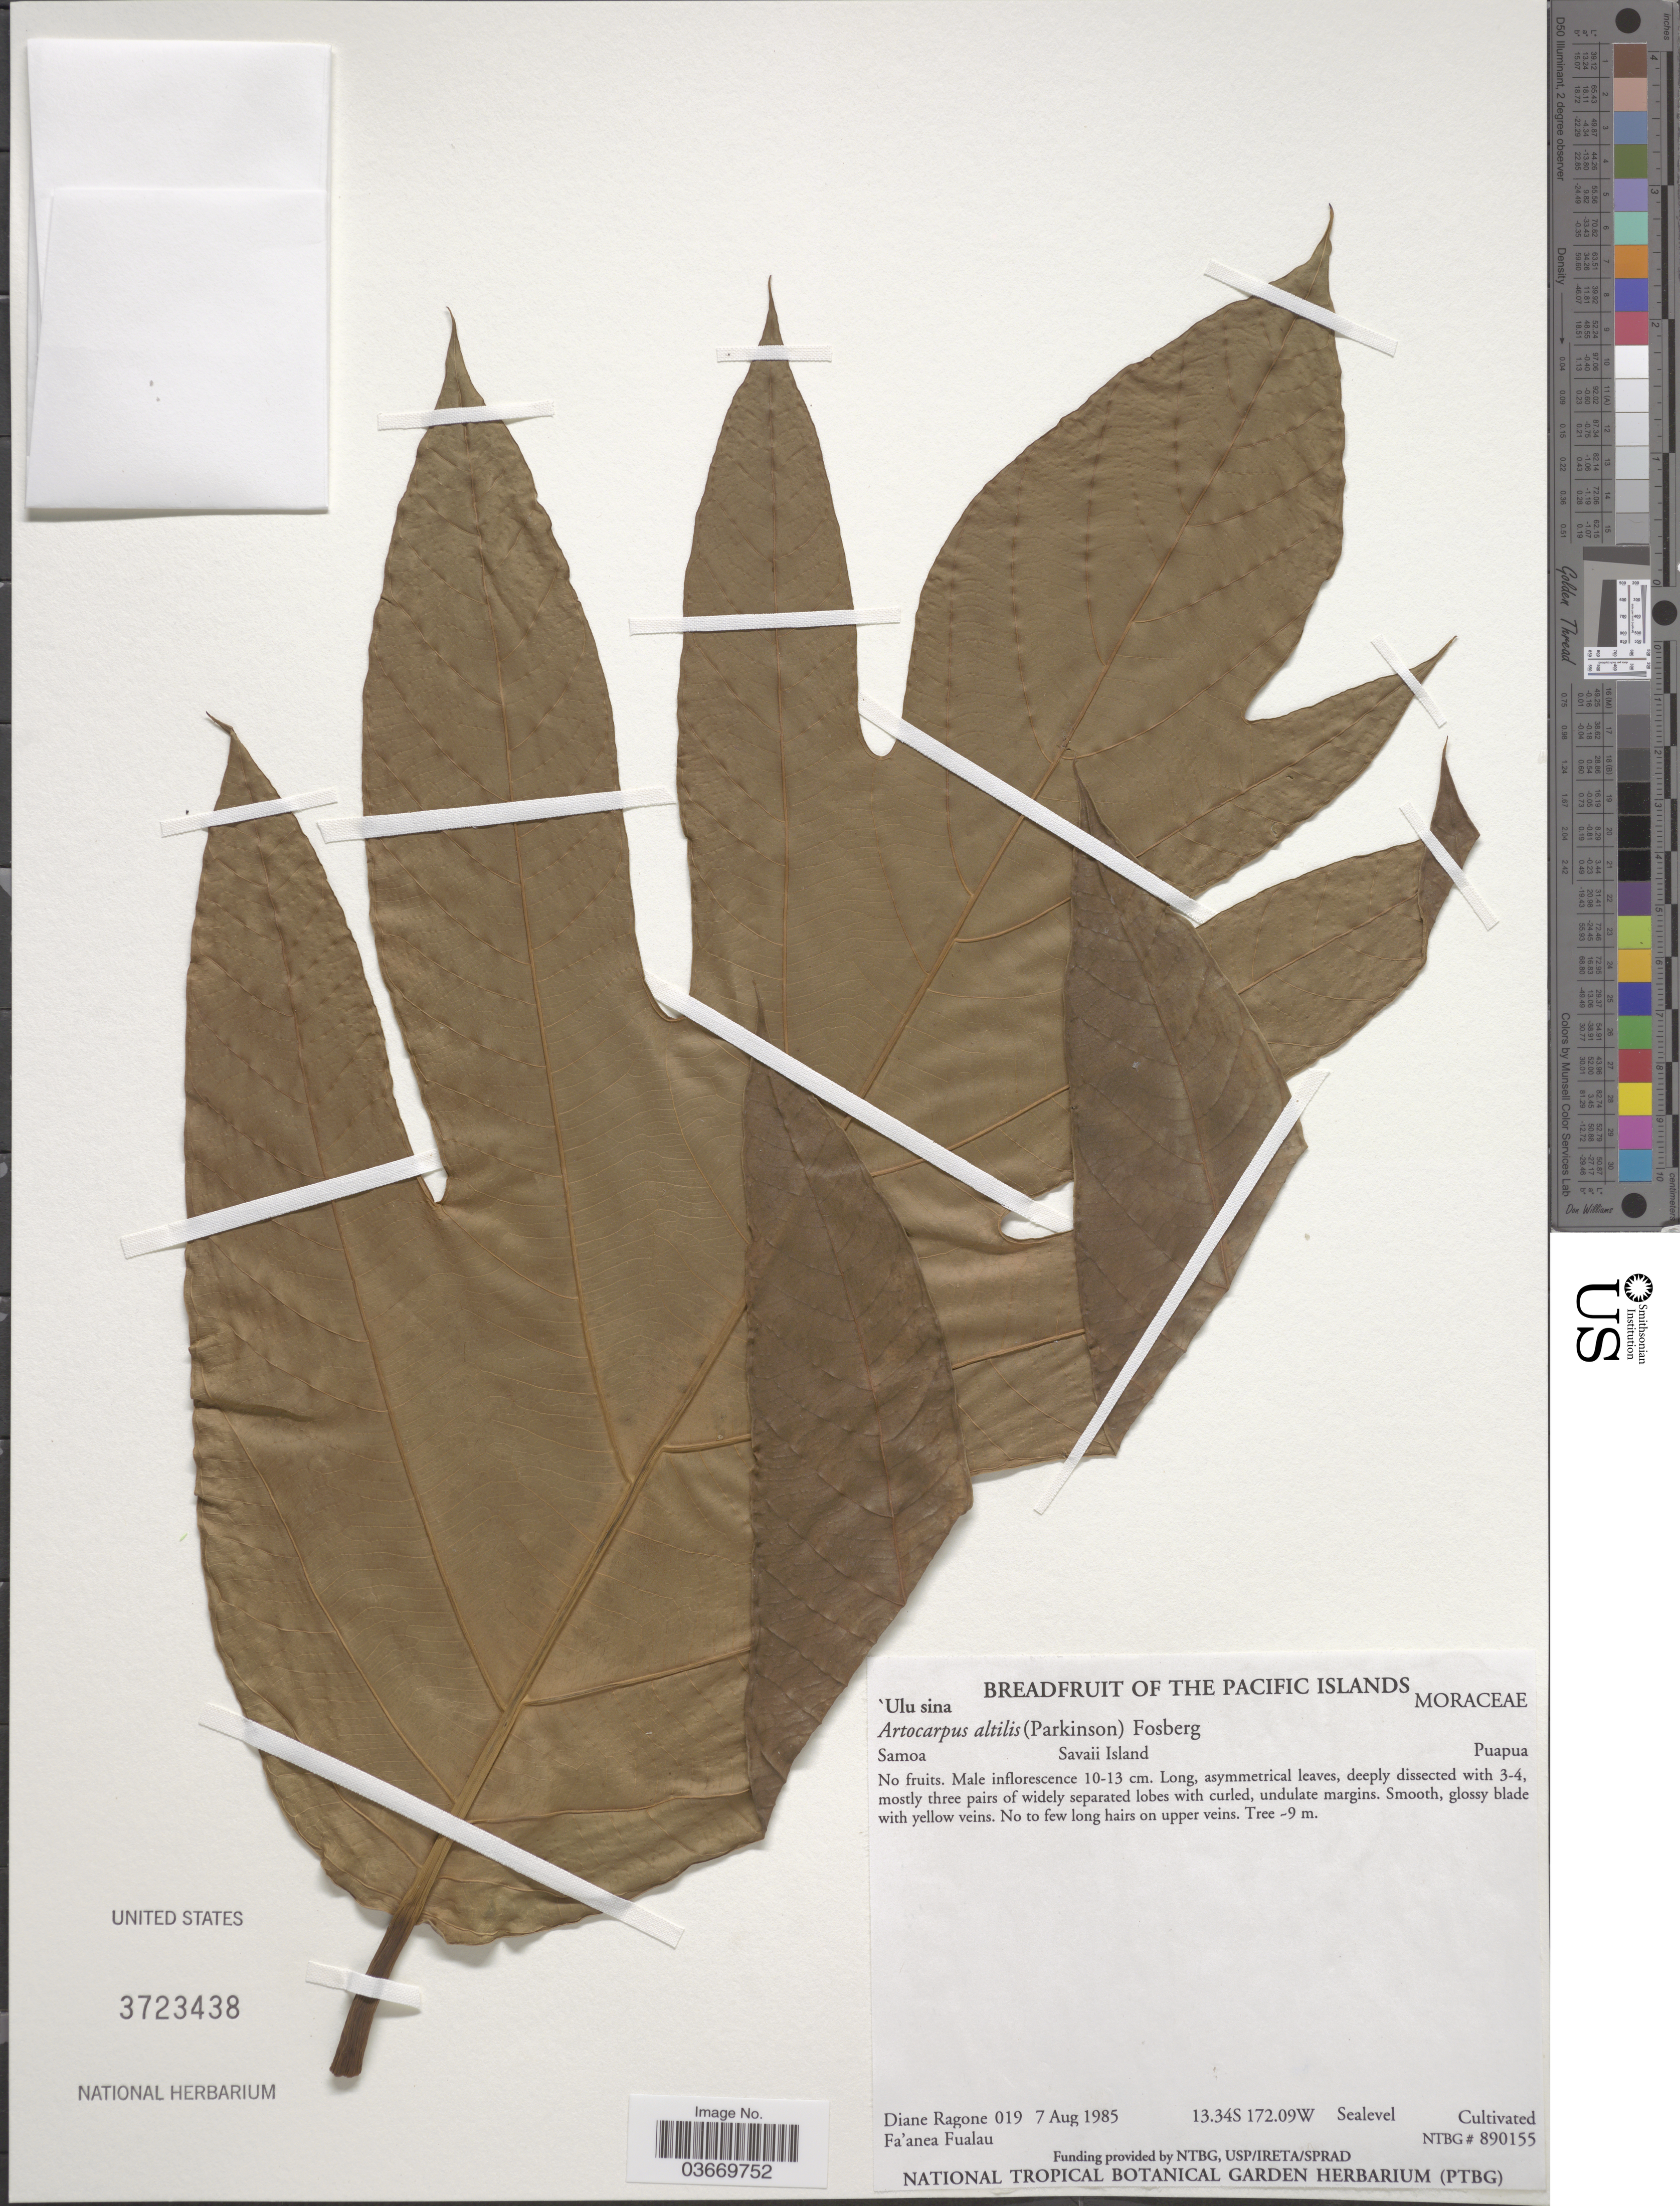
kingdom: Plantae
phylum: Tracheophyta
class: Magnoliopsida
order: Rosales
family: Moraceae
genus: Artocarpus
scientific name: Artocarpus altilis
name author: (Parkinson) Fosberg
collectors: D. Ragone & F. Fualau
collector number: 019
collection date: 1985-08-07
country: Samoa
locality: Samoa. Savaii Island. Puapua.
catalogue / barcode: US 3723438